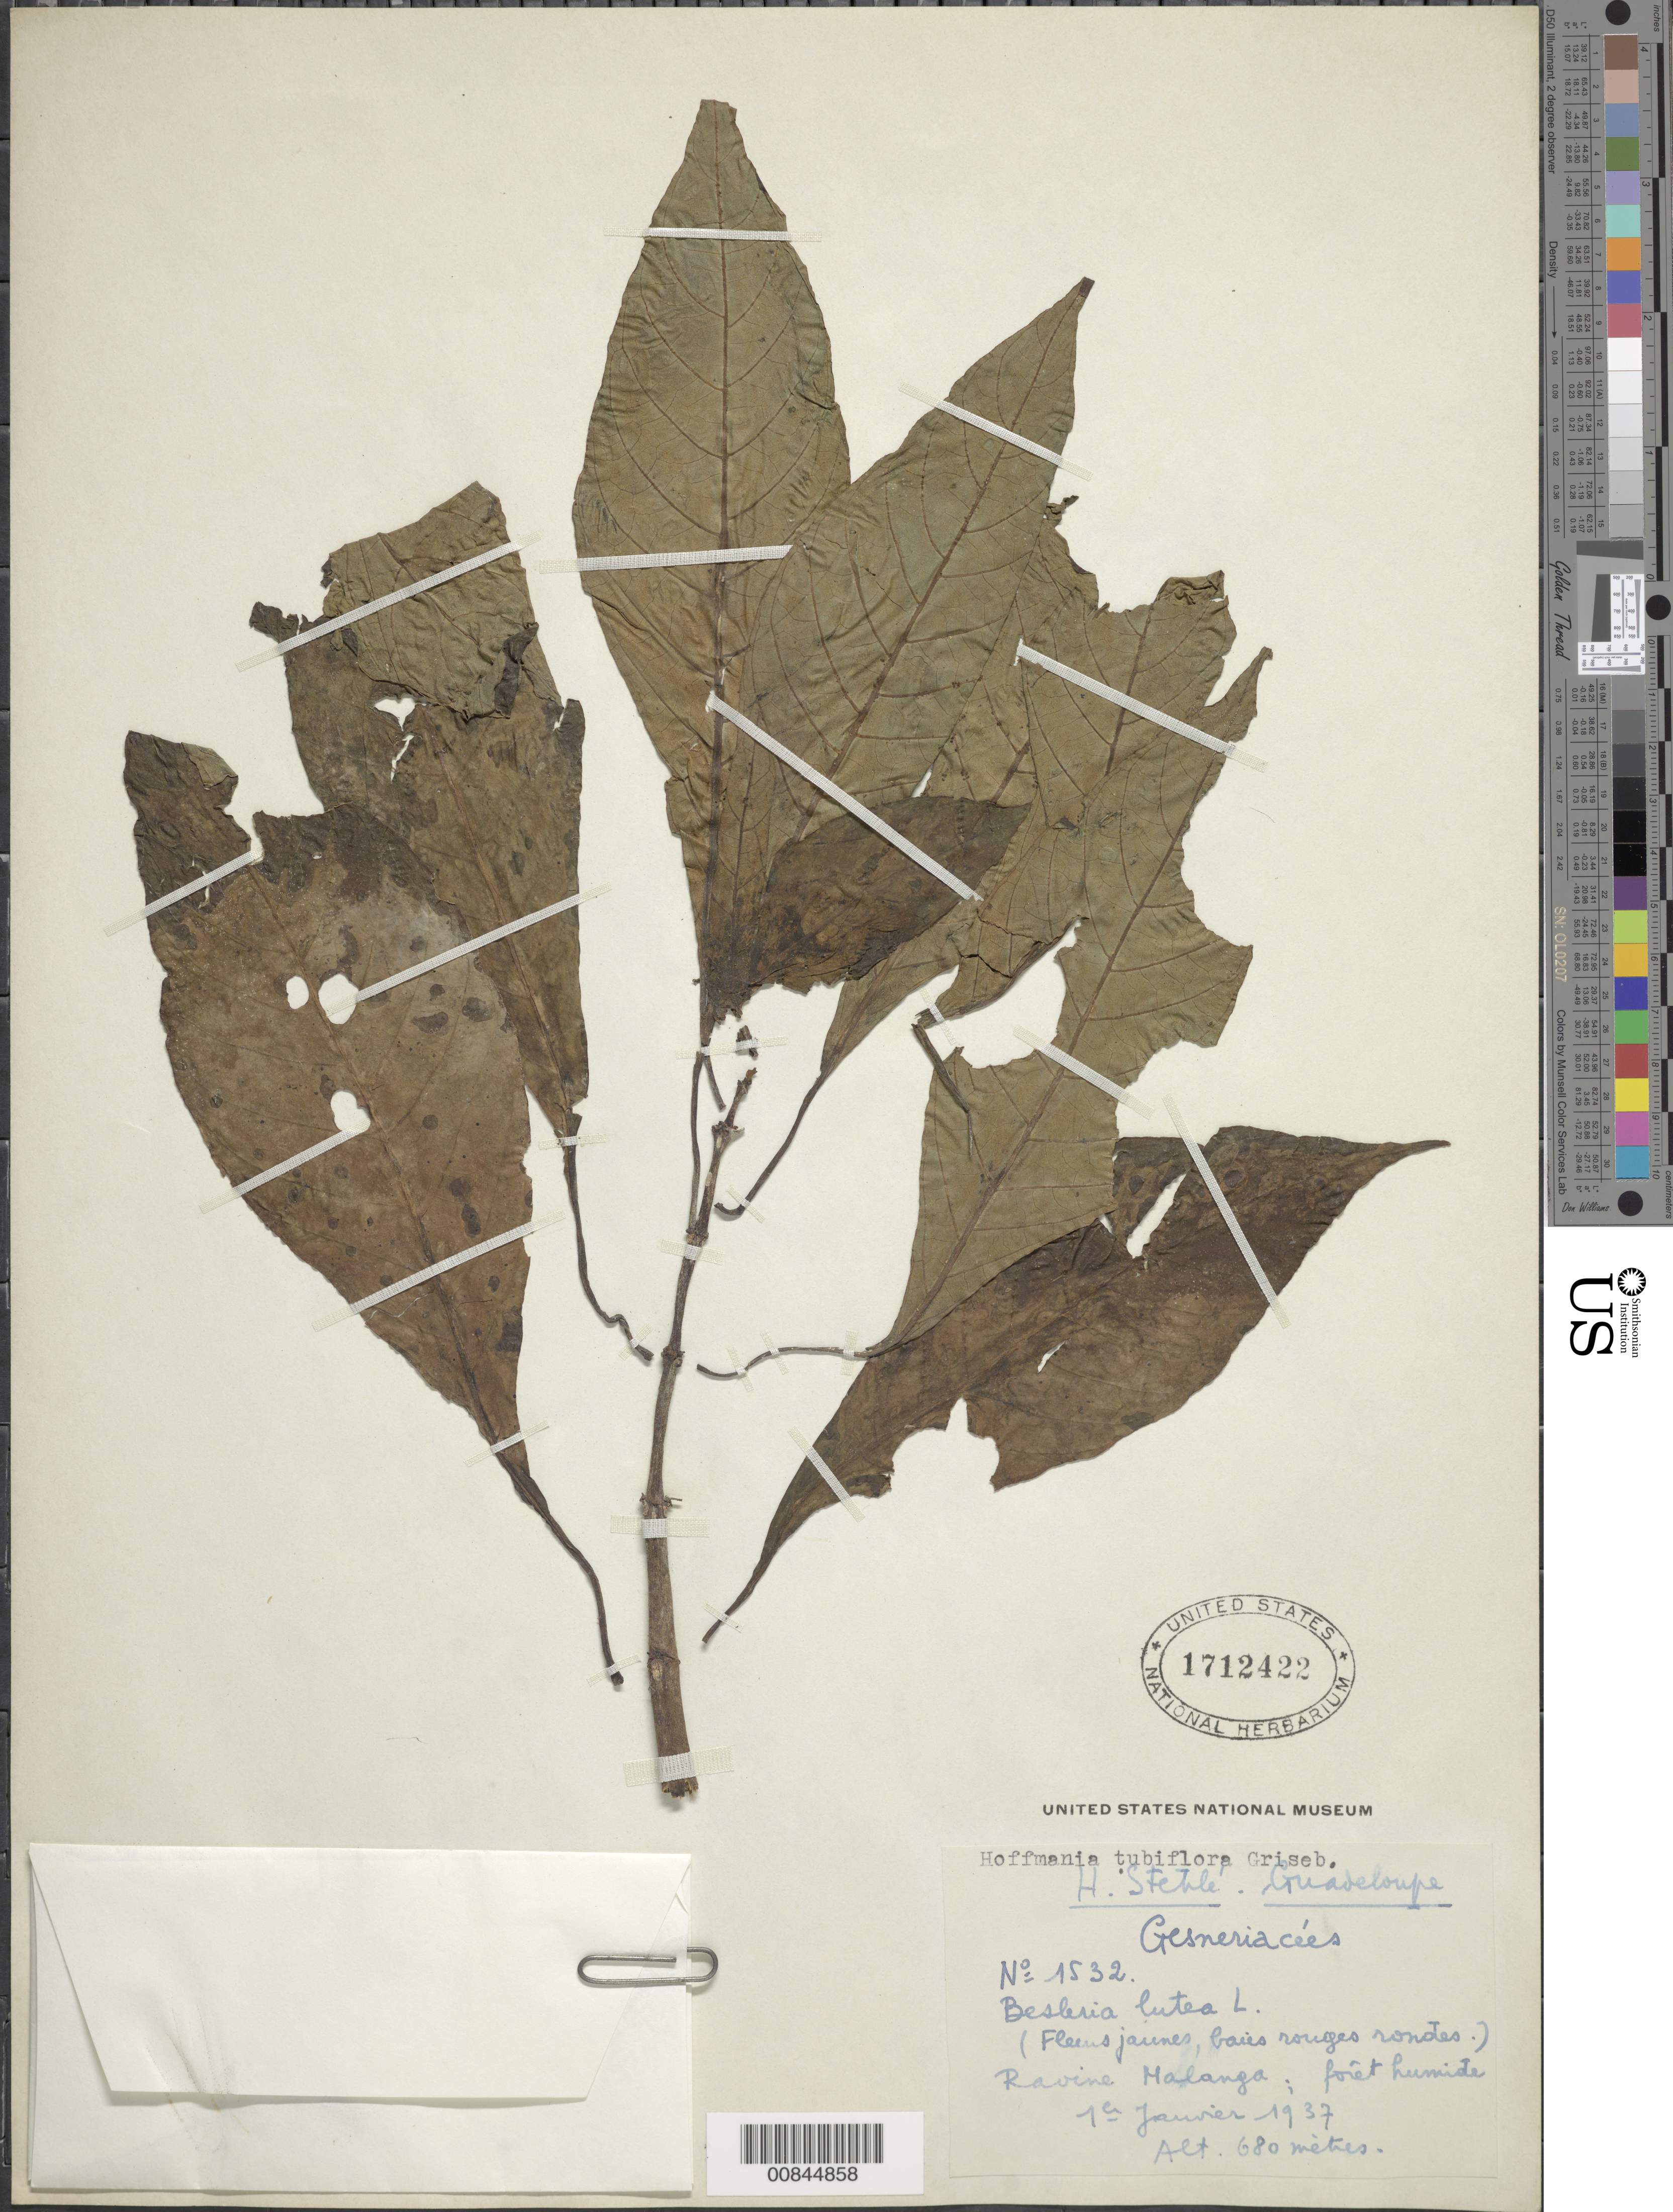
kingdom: Plantae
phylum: Tracheophyta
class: Magnoliopsida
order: Gentianales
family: Rubiaceae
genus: Hoffmannia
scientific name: Hoffmannia tubiflora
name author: Griseb.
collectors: H. Stehlé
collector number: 1532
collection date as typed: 01 Jan 1937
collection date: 1937-01-01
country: Guadeloupe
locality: Ravine Malanga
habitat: Rainforest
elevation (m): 680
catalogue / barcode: US 1712422